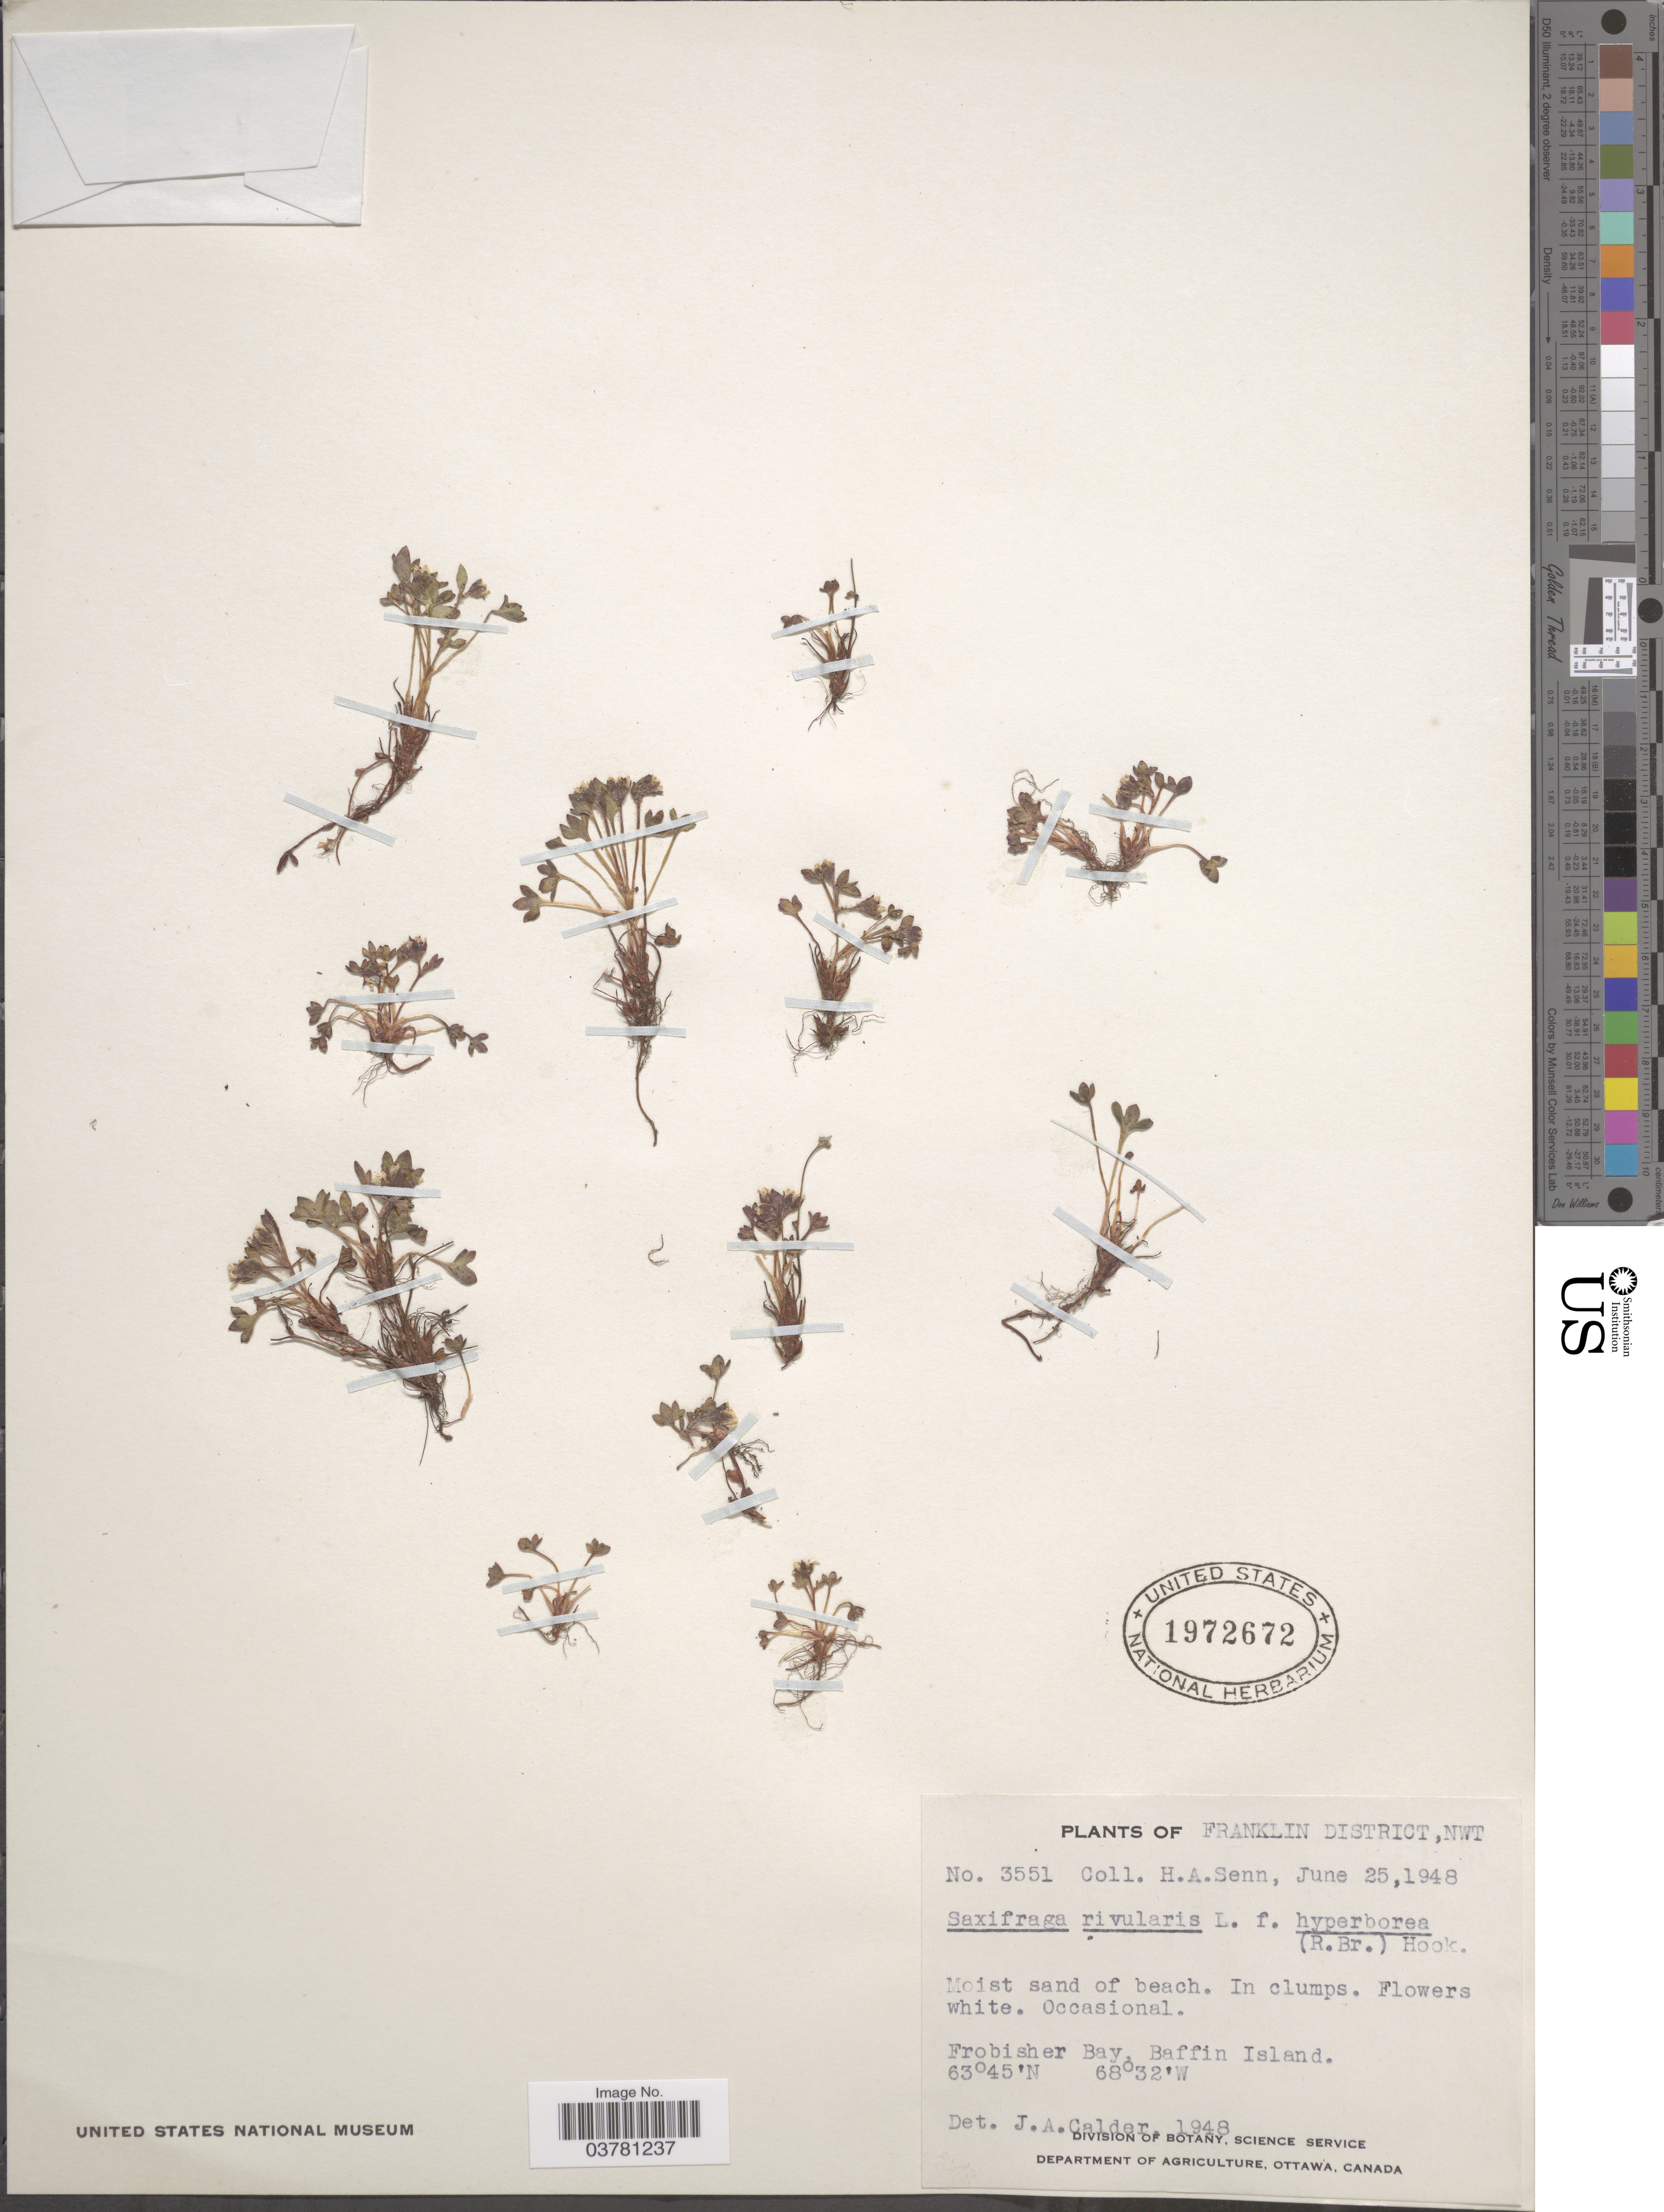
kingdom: Plantae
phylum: Tracheophyta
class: Magnoliopsida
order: Saxifragales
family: Saxifragaceae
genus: Saxifraga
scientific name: Saxifraga rivularis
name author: L.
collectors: H. Senn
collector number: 3551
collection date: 1948-06-25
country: Canada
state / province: Northwest Territories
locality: Franklin District. Moist sand of beach. Frobisher Bay, Baffin Island.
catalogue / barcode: US 1972672